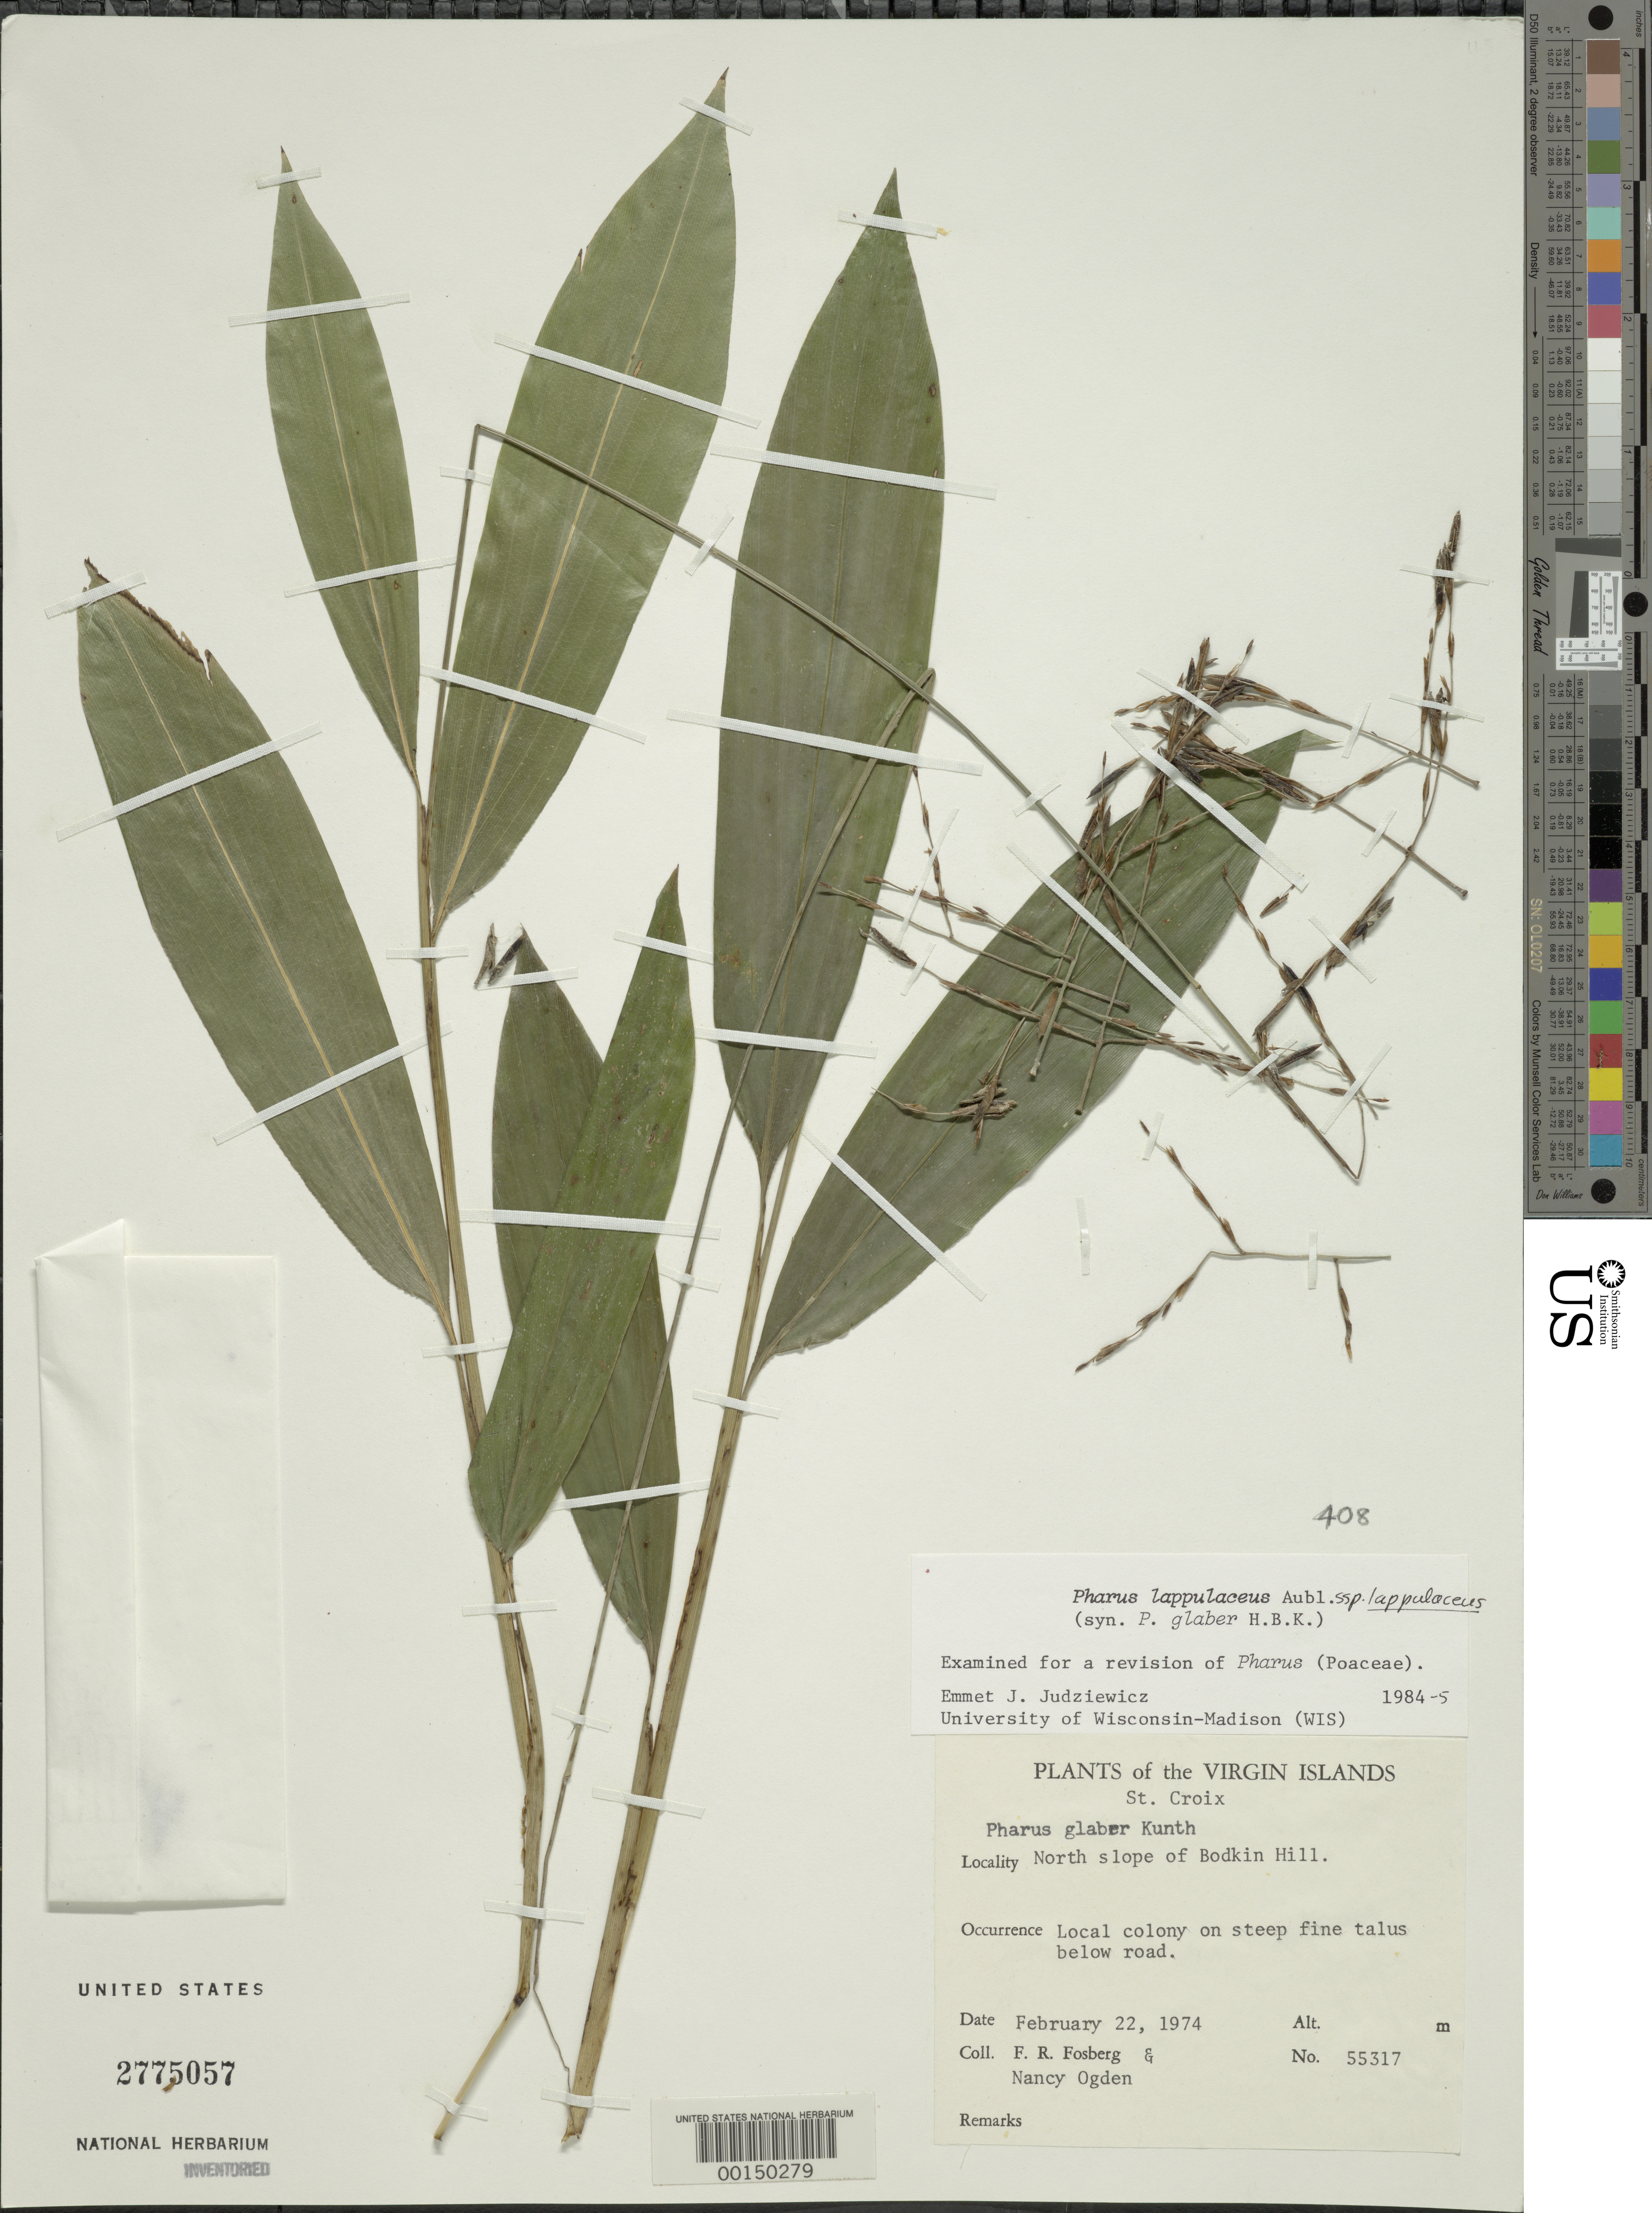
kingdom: Plantae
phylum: Tracheophyta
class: Liliopsida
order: Poales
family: Poaceae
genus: Pharus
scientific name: Pharus lappulaceus subsp. lappulaceus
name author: Aubl.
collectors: F. R. Fosberg & N. Ogden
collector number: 55317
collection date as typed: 22 Feb 1974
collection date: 1974-02-22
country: U.S. Virgin Islands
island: St. Croix Island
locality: Bodkin hill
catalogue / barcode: US 2775057